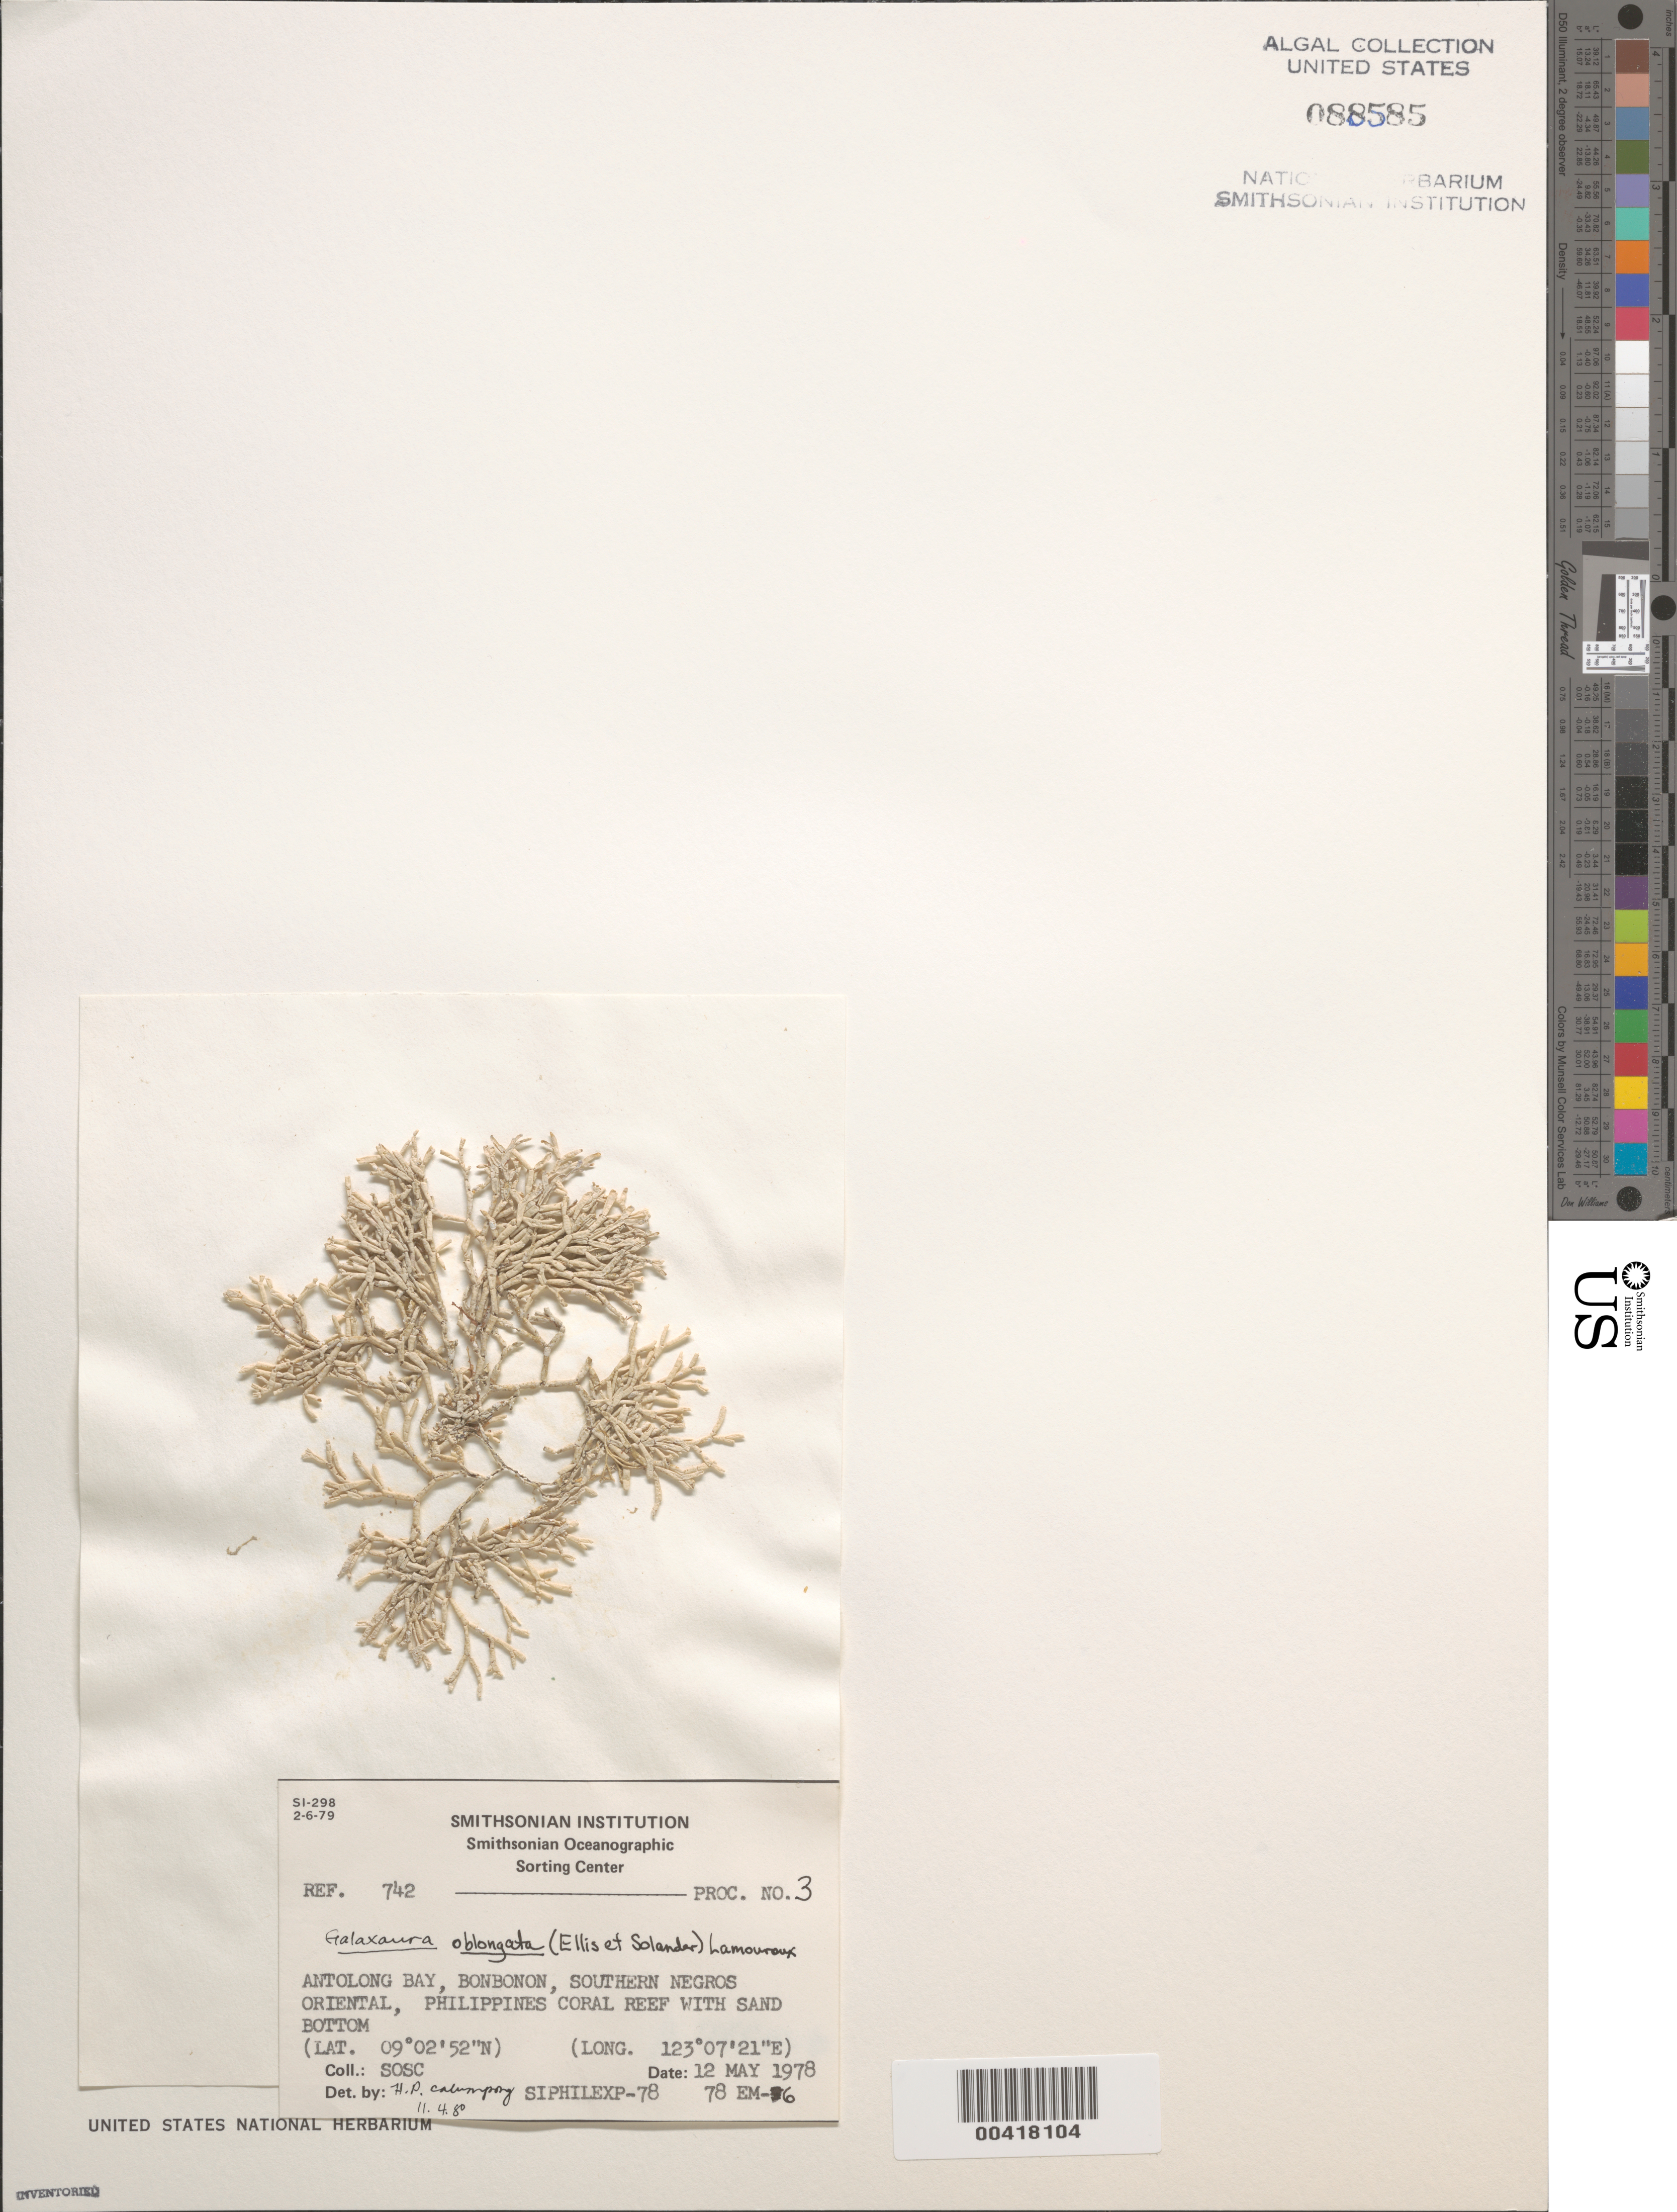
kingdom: Plantae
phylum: Rhodophyta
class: Florideophyceae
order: Nemaliales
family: Galaxauraceae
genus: Tricleocarpa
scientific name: Tricleocarpa fragilis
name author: (L.) Huisman & R.A. Towns.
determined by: Algae name updating Project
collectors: SOSC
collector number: Station 78 Em-6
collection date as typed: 12 May 1978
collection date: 1978-05-12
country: Philippines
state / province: Central Visayas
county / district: Negros Oriental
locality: Antolong bay, bonbonon, negros oriental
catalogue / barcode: US 88585